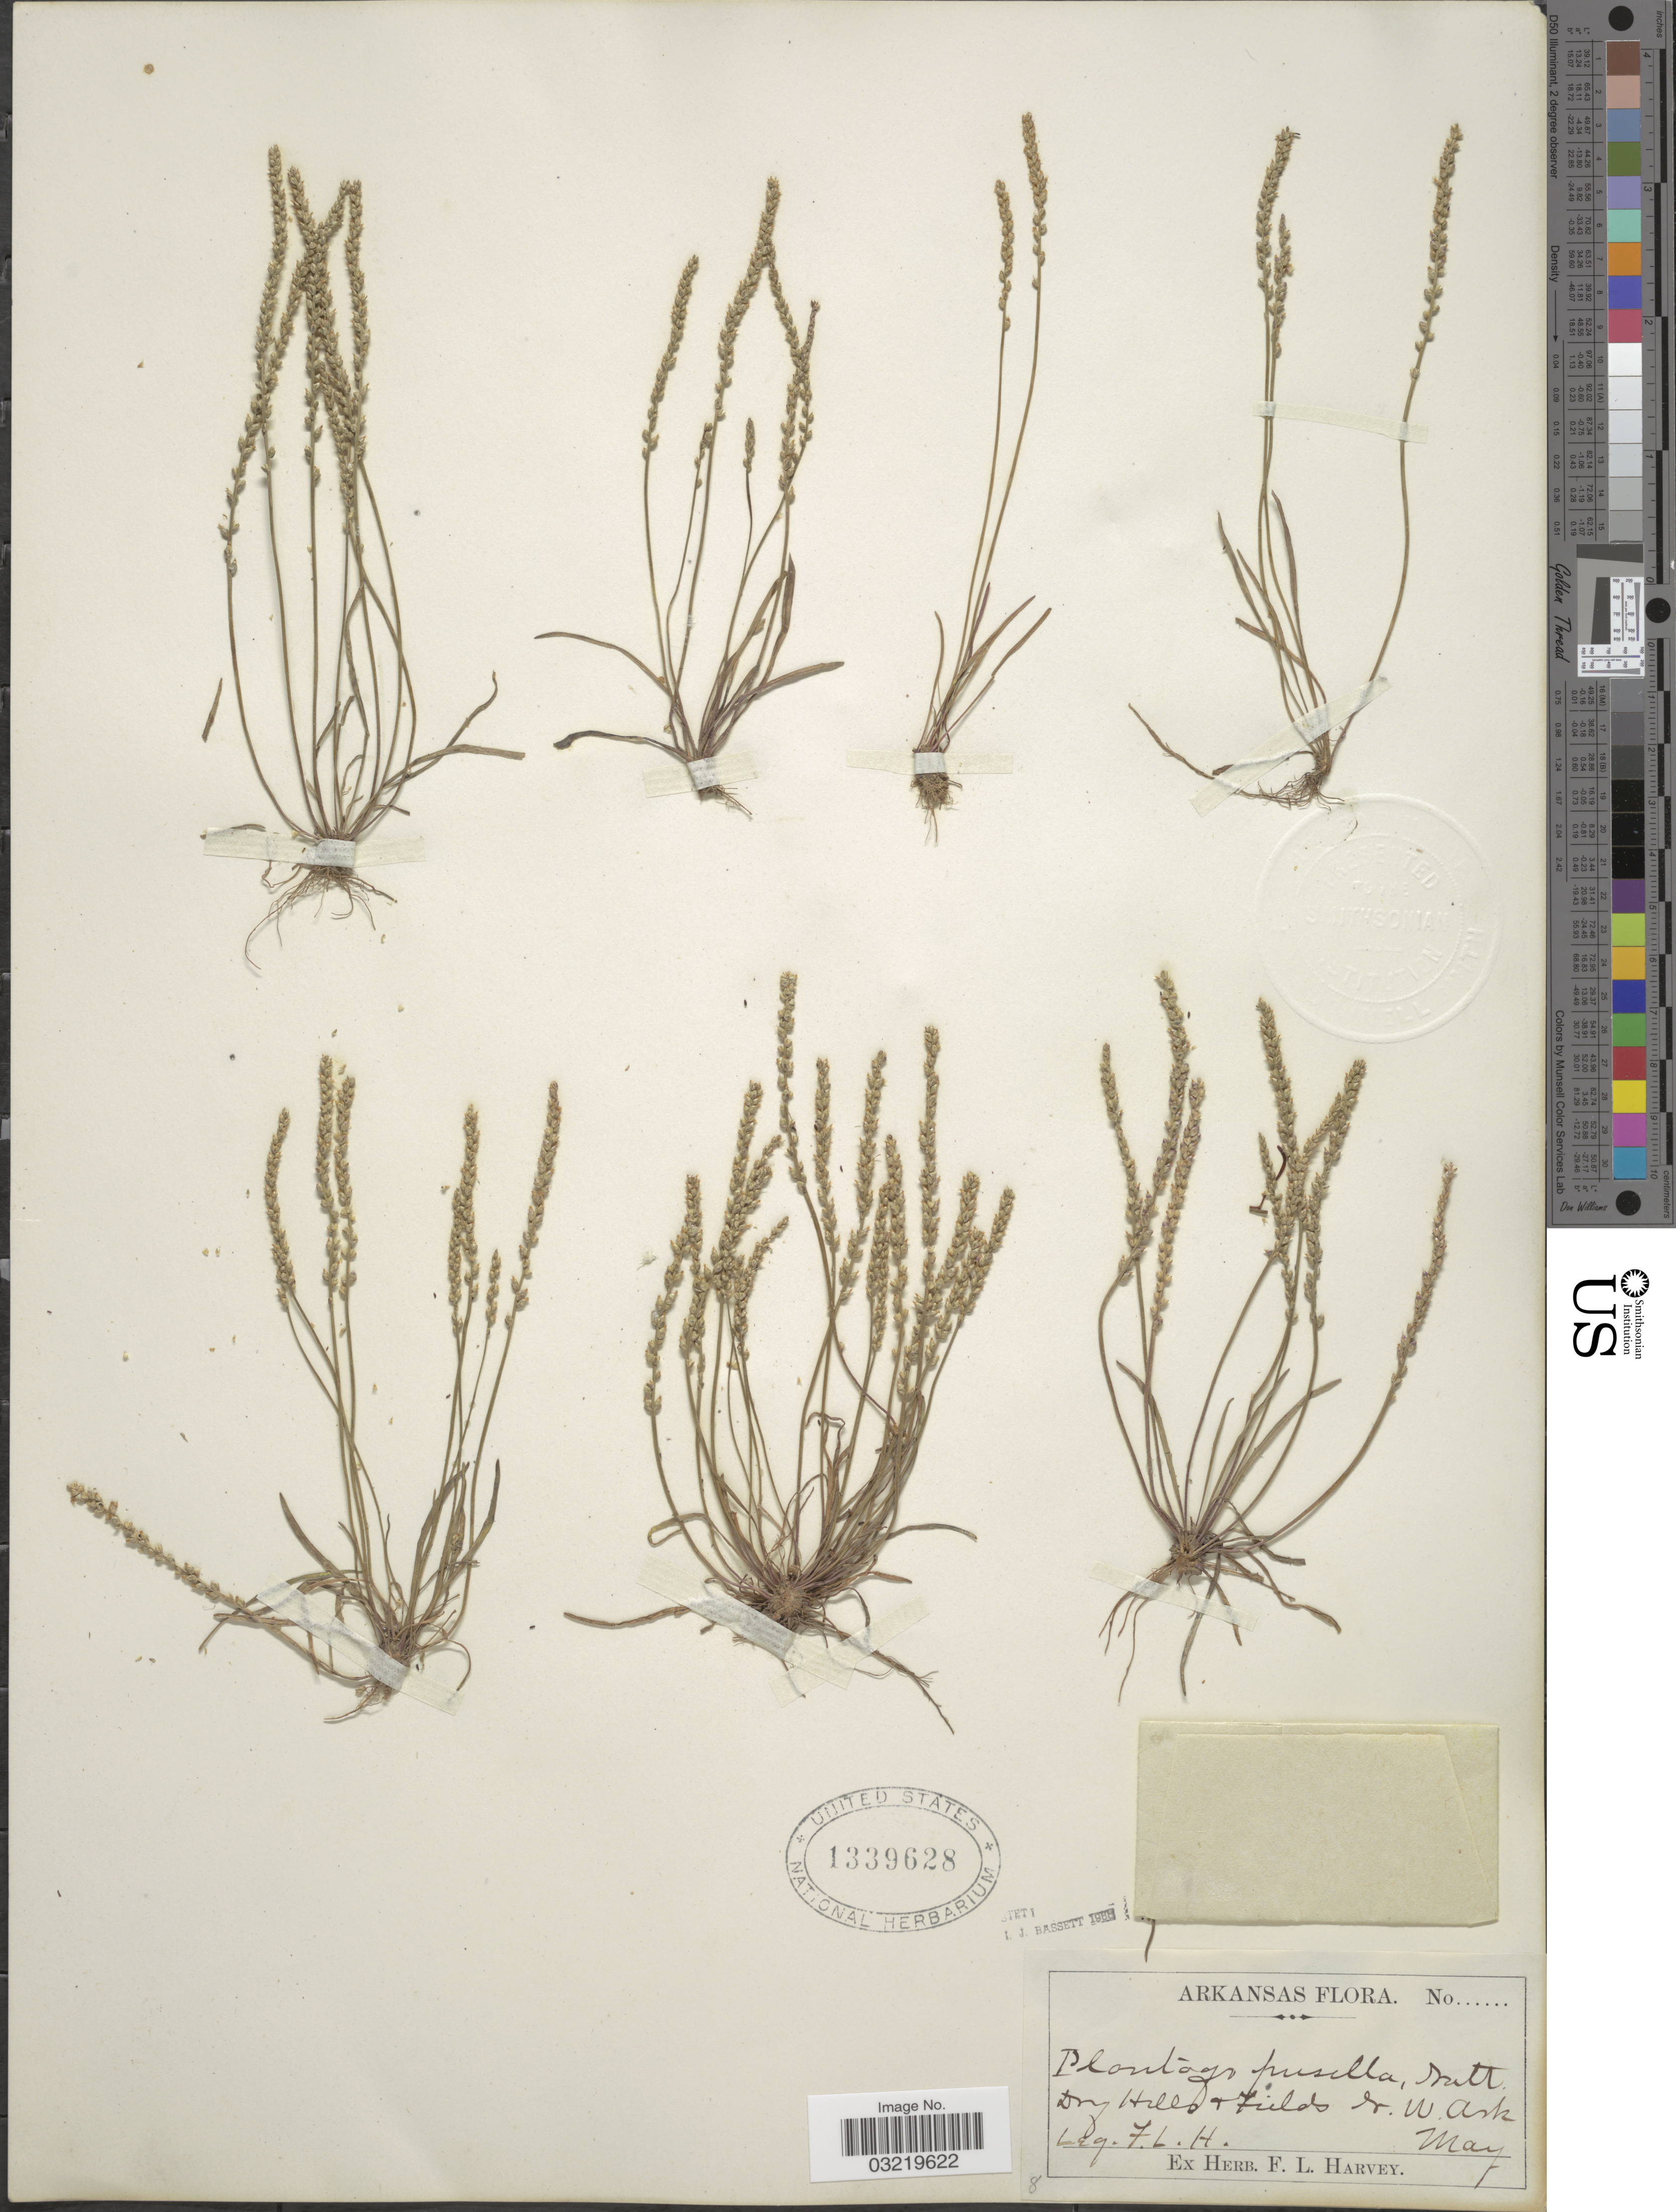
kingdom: Plantae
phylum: Tracheophyta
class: Magnoliopsida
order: Lamiales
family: Plantaginaceae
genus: Plantago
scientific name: Plantago pusilla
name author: Nutt.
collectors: F. L. Harvey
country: United States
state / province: Arkansas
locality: N. W. Ark.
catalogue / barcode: US 1339628